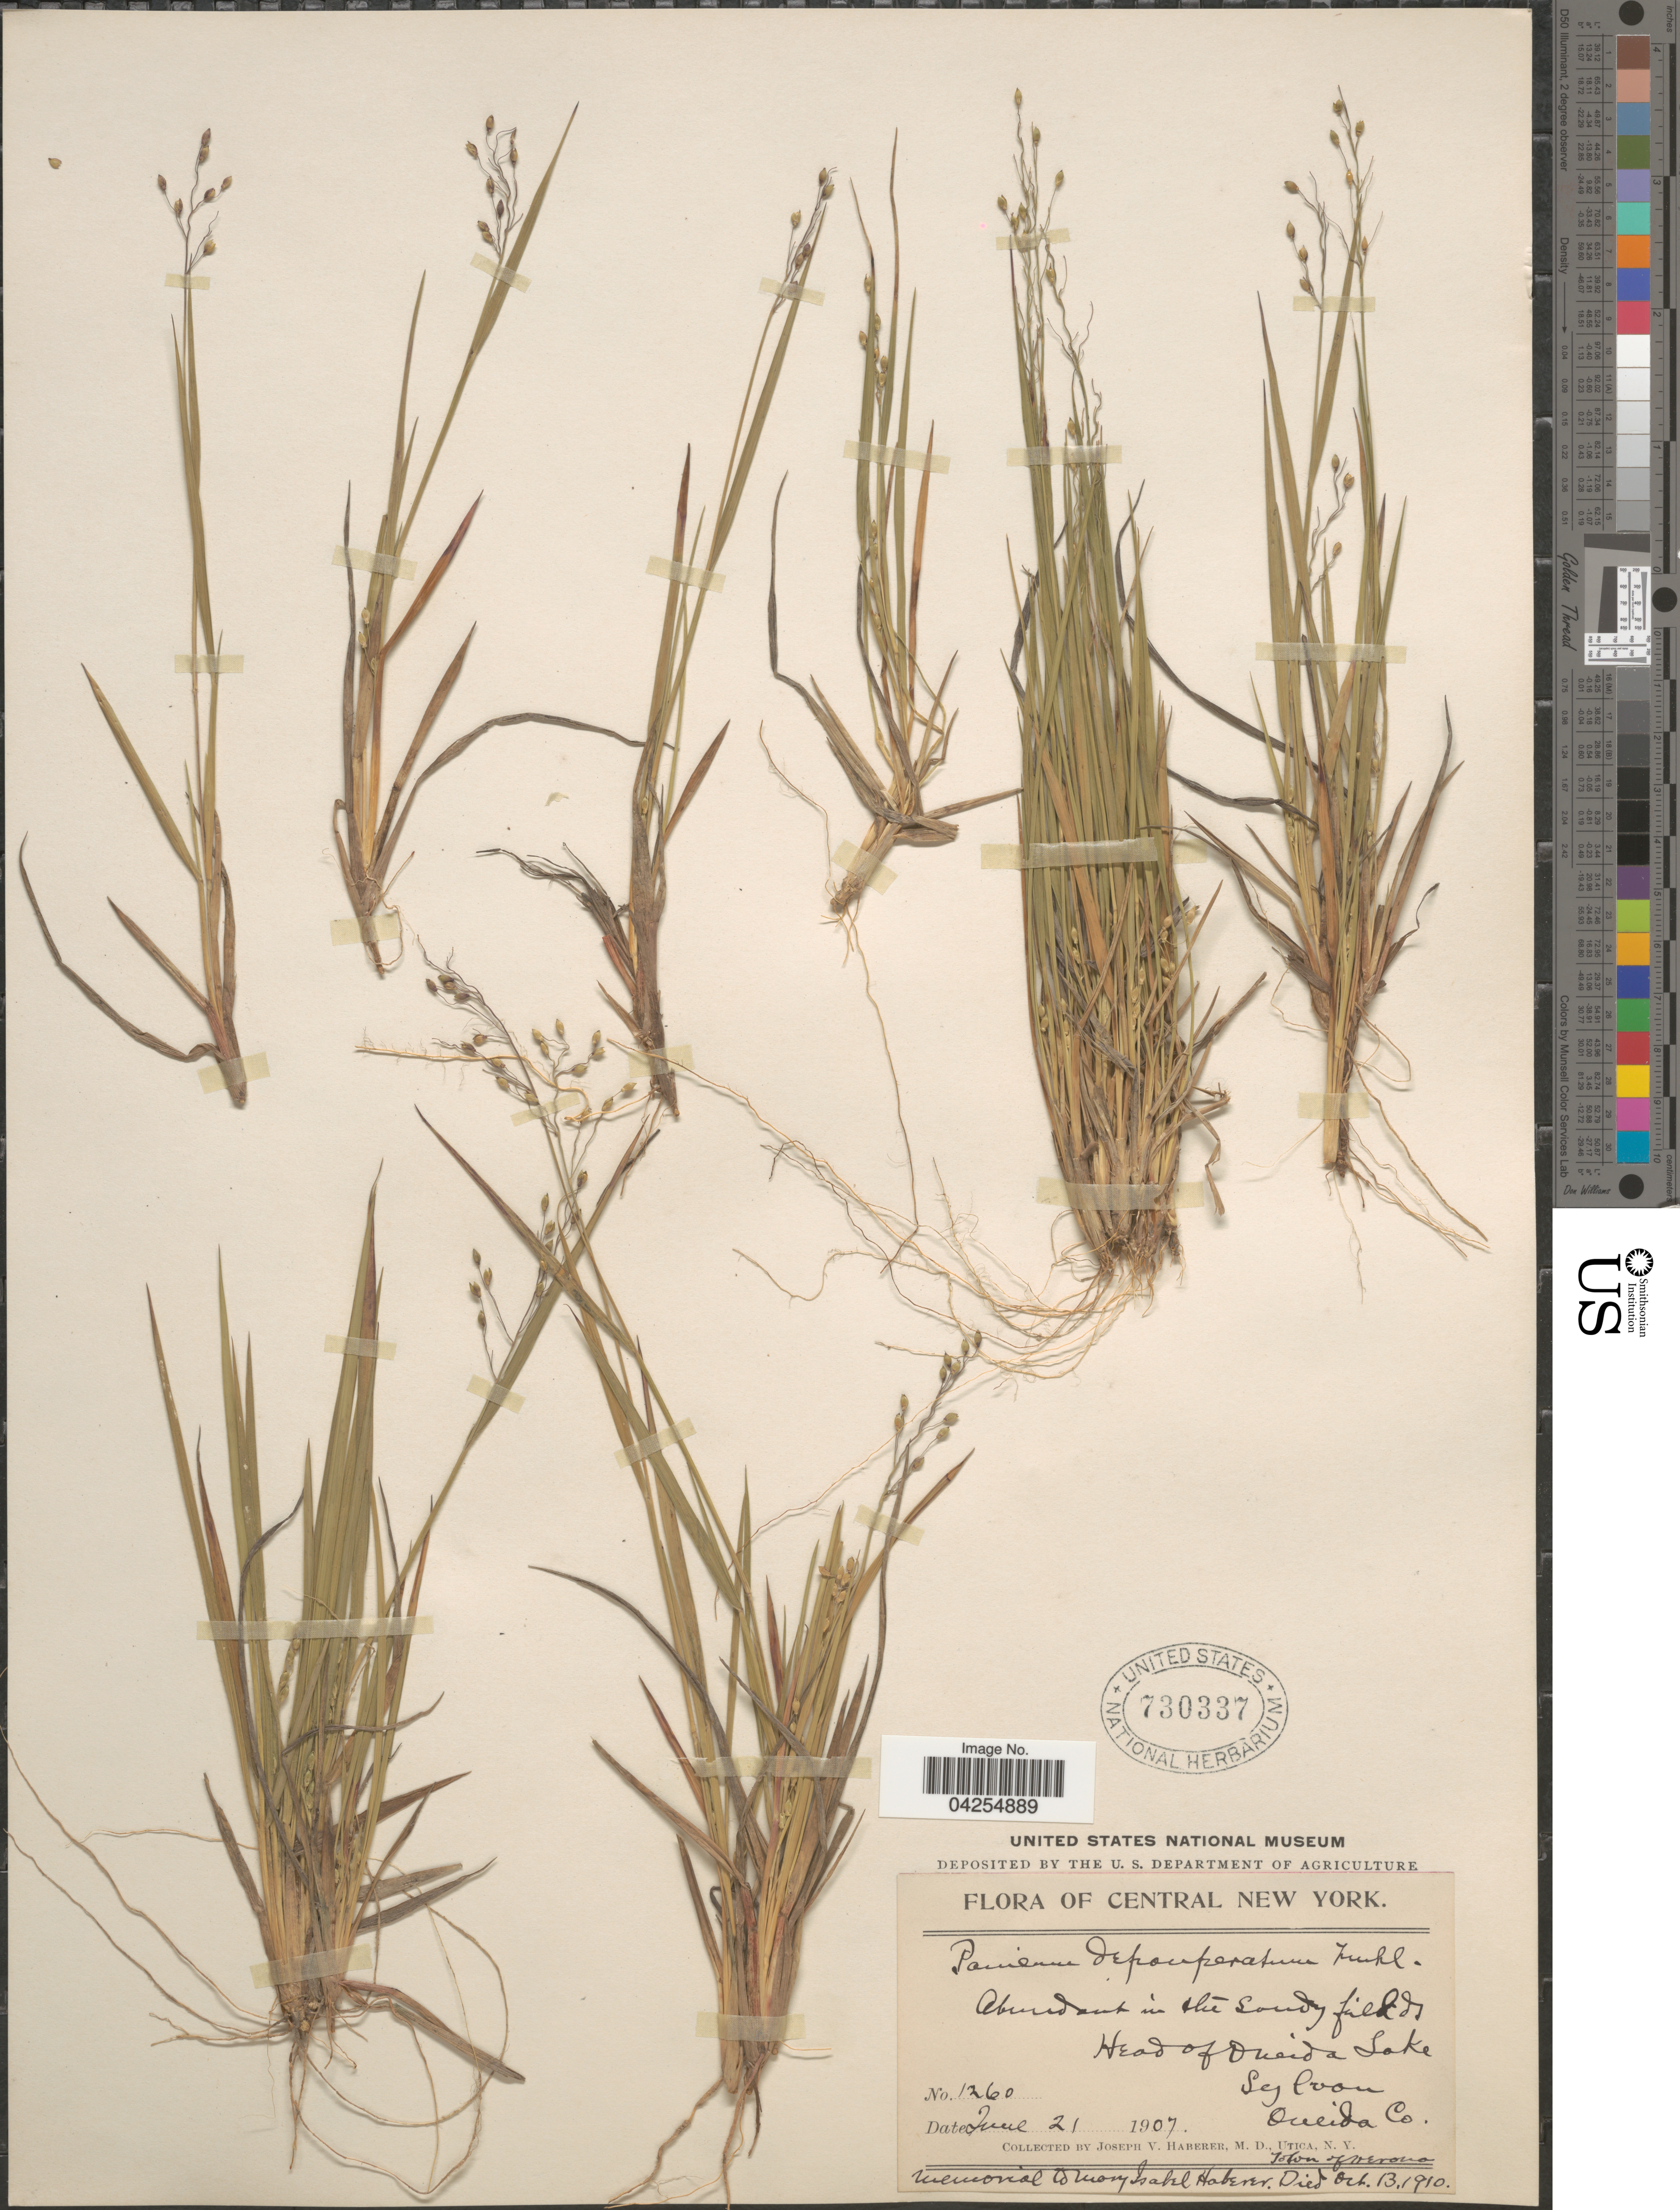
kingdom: Plantae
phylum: Tracheophyta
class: Liliopsida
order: Poales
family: Poaceae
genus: Dichanthelium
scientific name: Dichanthelium depauperatum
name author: (Muhl.) Gould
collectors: J. V. Haberer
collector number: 1260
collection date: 1907-06-21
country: United States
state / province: New York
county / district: Oneida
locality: Central New York. Head of Oneida Lake. Sylvan. Oneida Co.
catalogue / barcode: US 730337